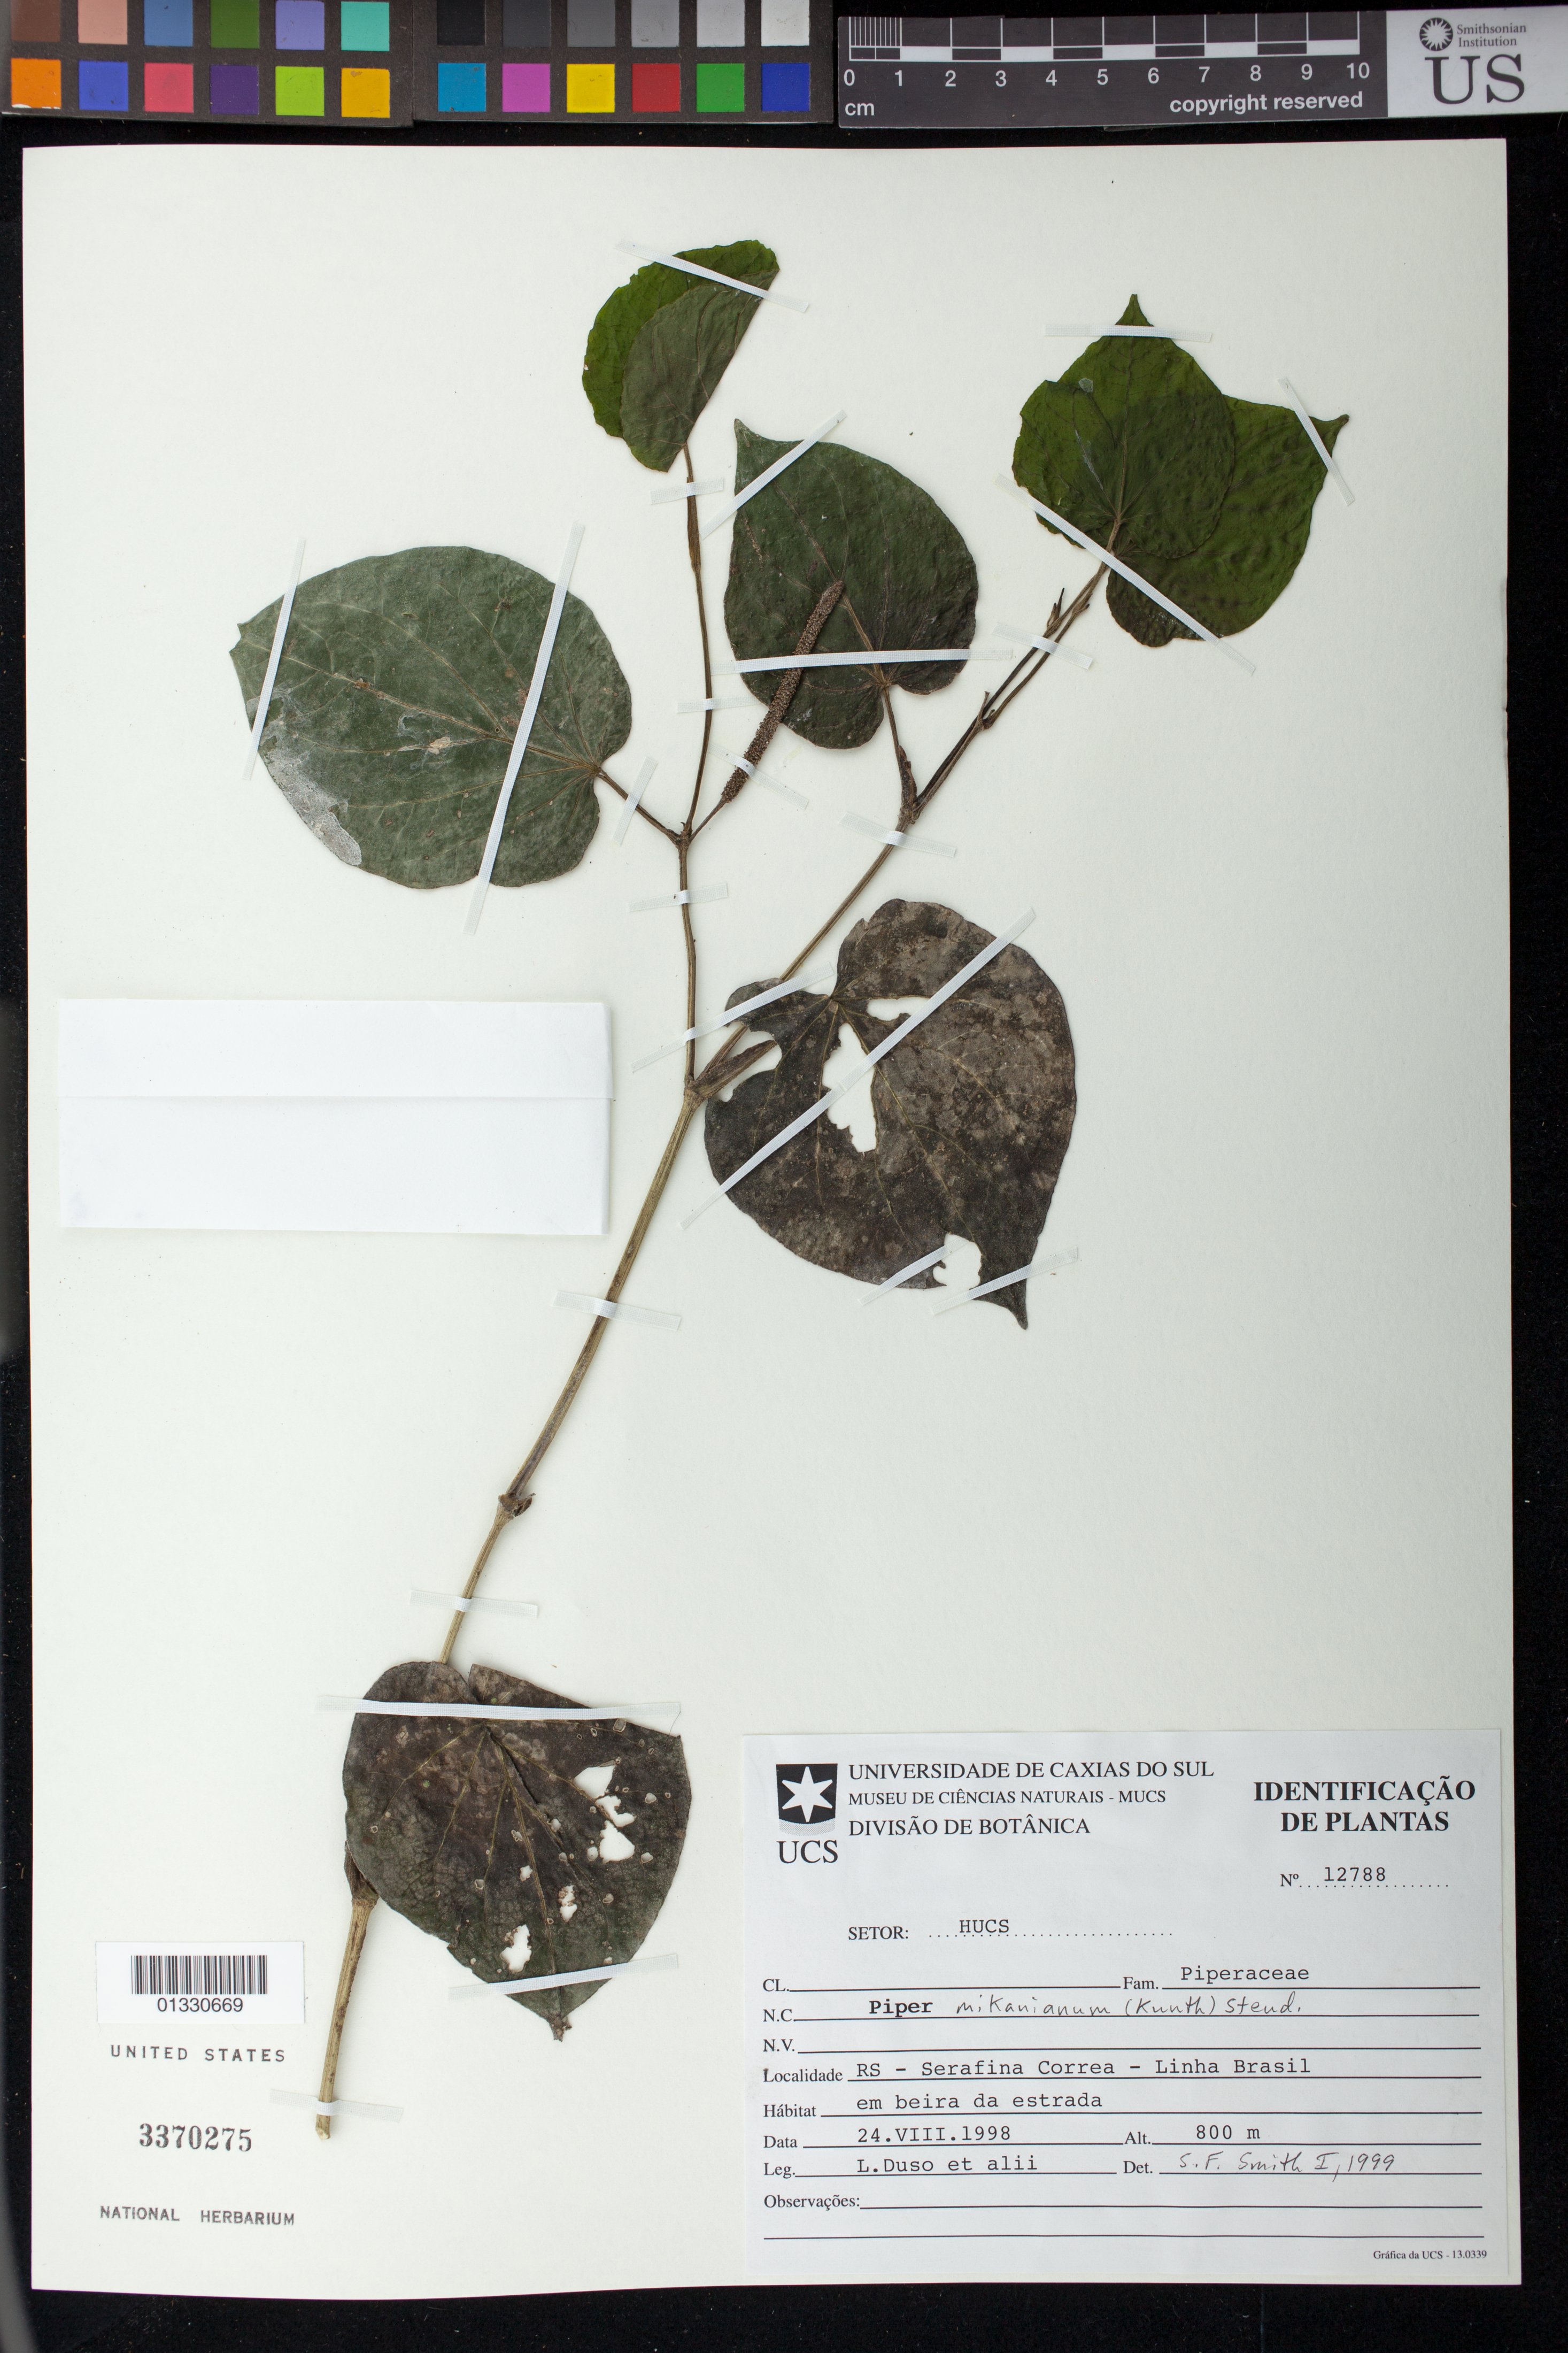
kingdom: Plantae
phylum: Tracheophyta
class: Magnoliopsida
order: Piperales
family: Piperaceae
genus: Piper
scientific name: Piper mikanianum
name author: Kunth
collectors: L. Duso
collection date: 1998-08-24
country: Brazil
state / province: Rio Grande do Sul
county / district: Serafina Corrêa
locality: Linha Brasil, em beira da estrada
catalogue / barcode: US 3370275